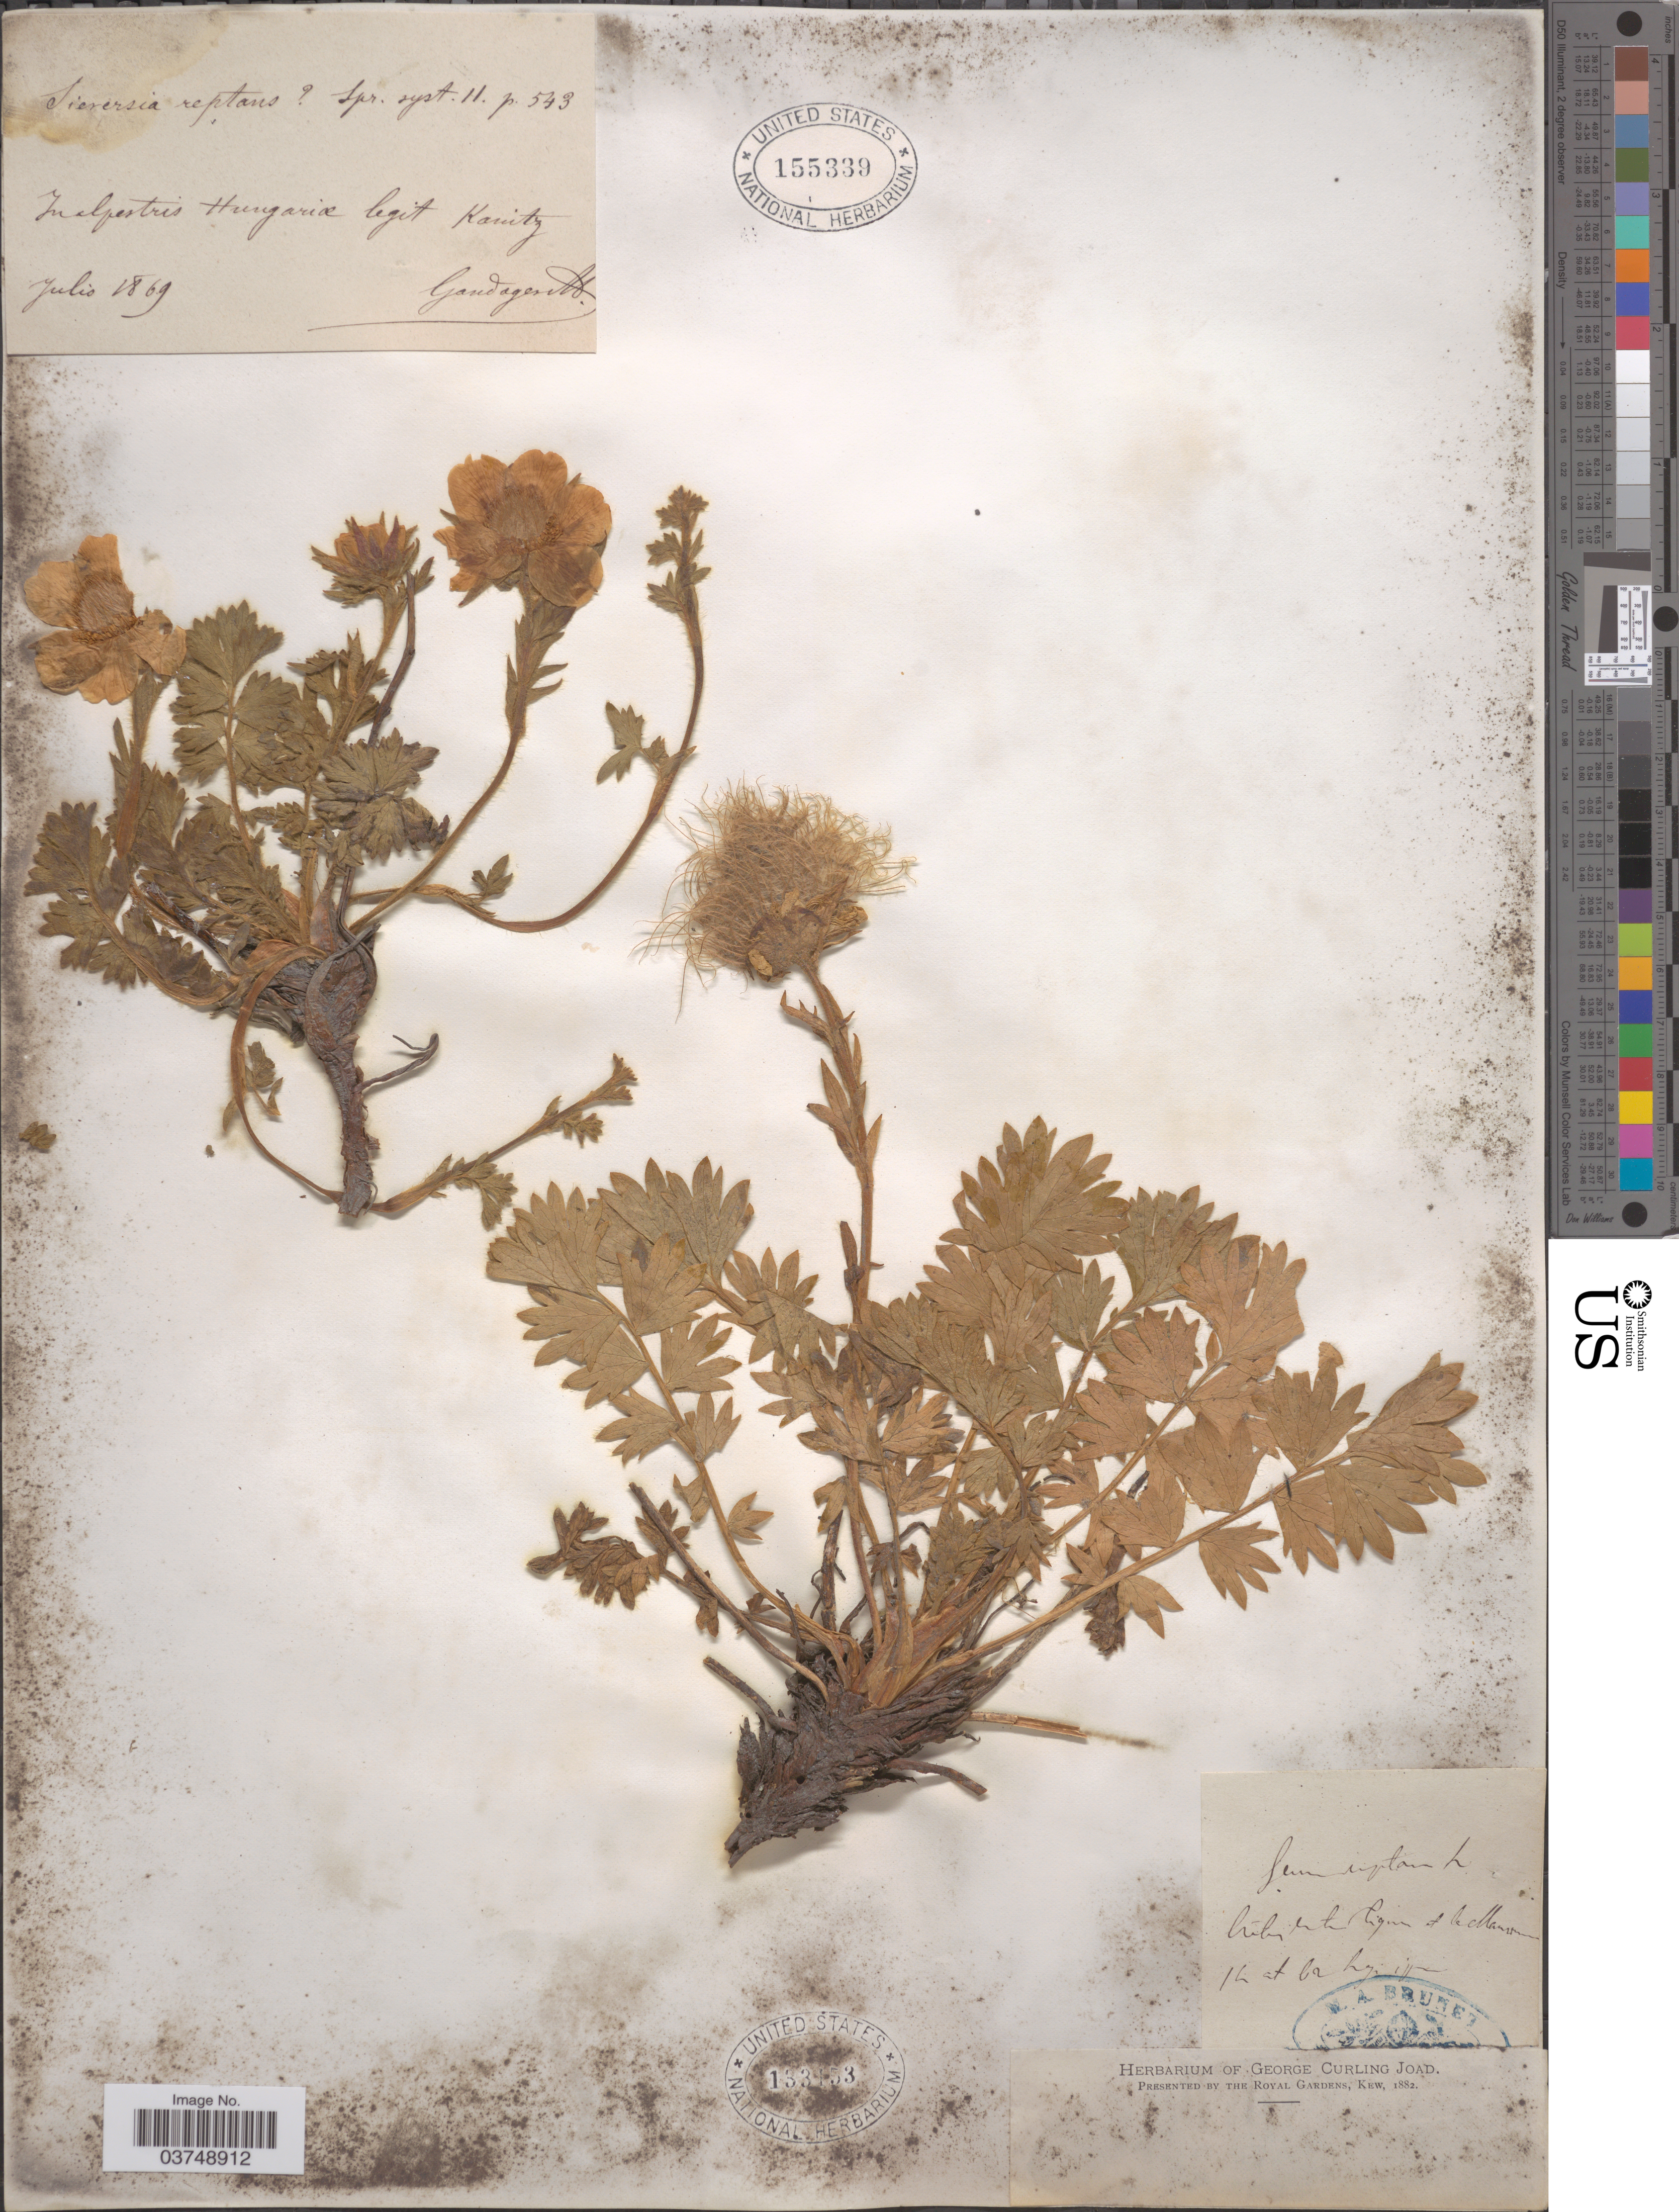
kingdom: Plantae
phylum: Tracheophyta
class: Magnoliopsida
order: Rosales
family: Rosaceae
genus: Geum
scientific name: Geum montanum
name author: L.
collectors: Kanitz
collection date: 1869-07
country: Hungary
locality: In alpestris Hungariæ.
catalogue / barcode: US 155339